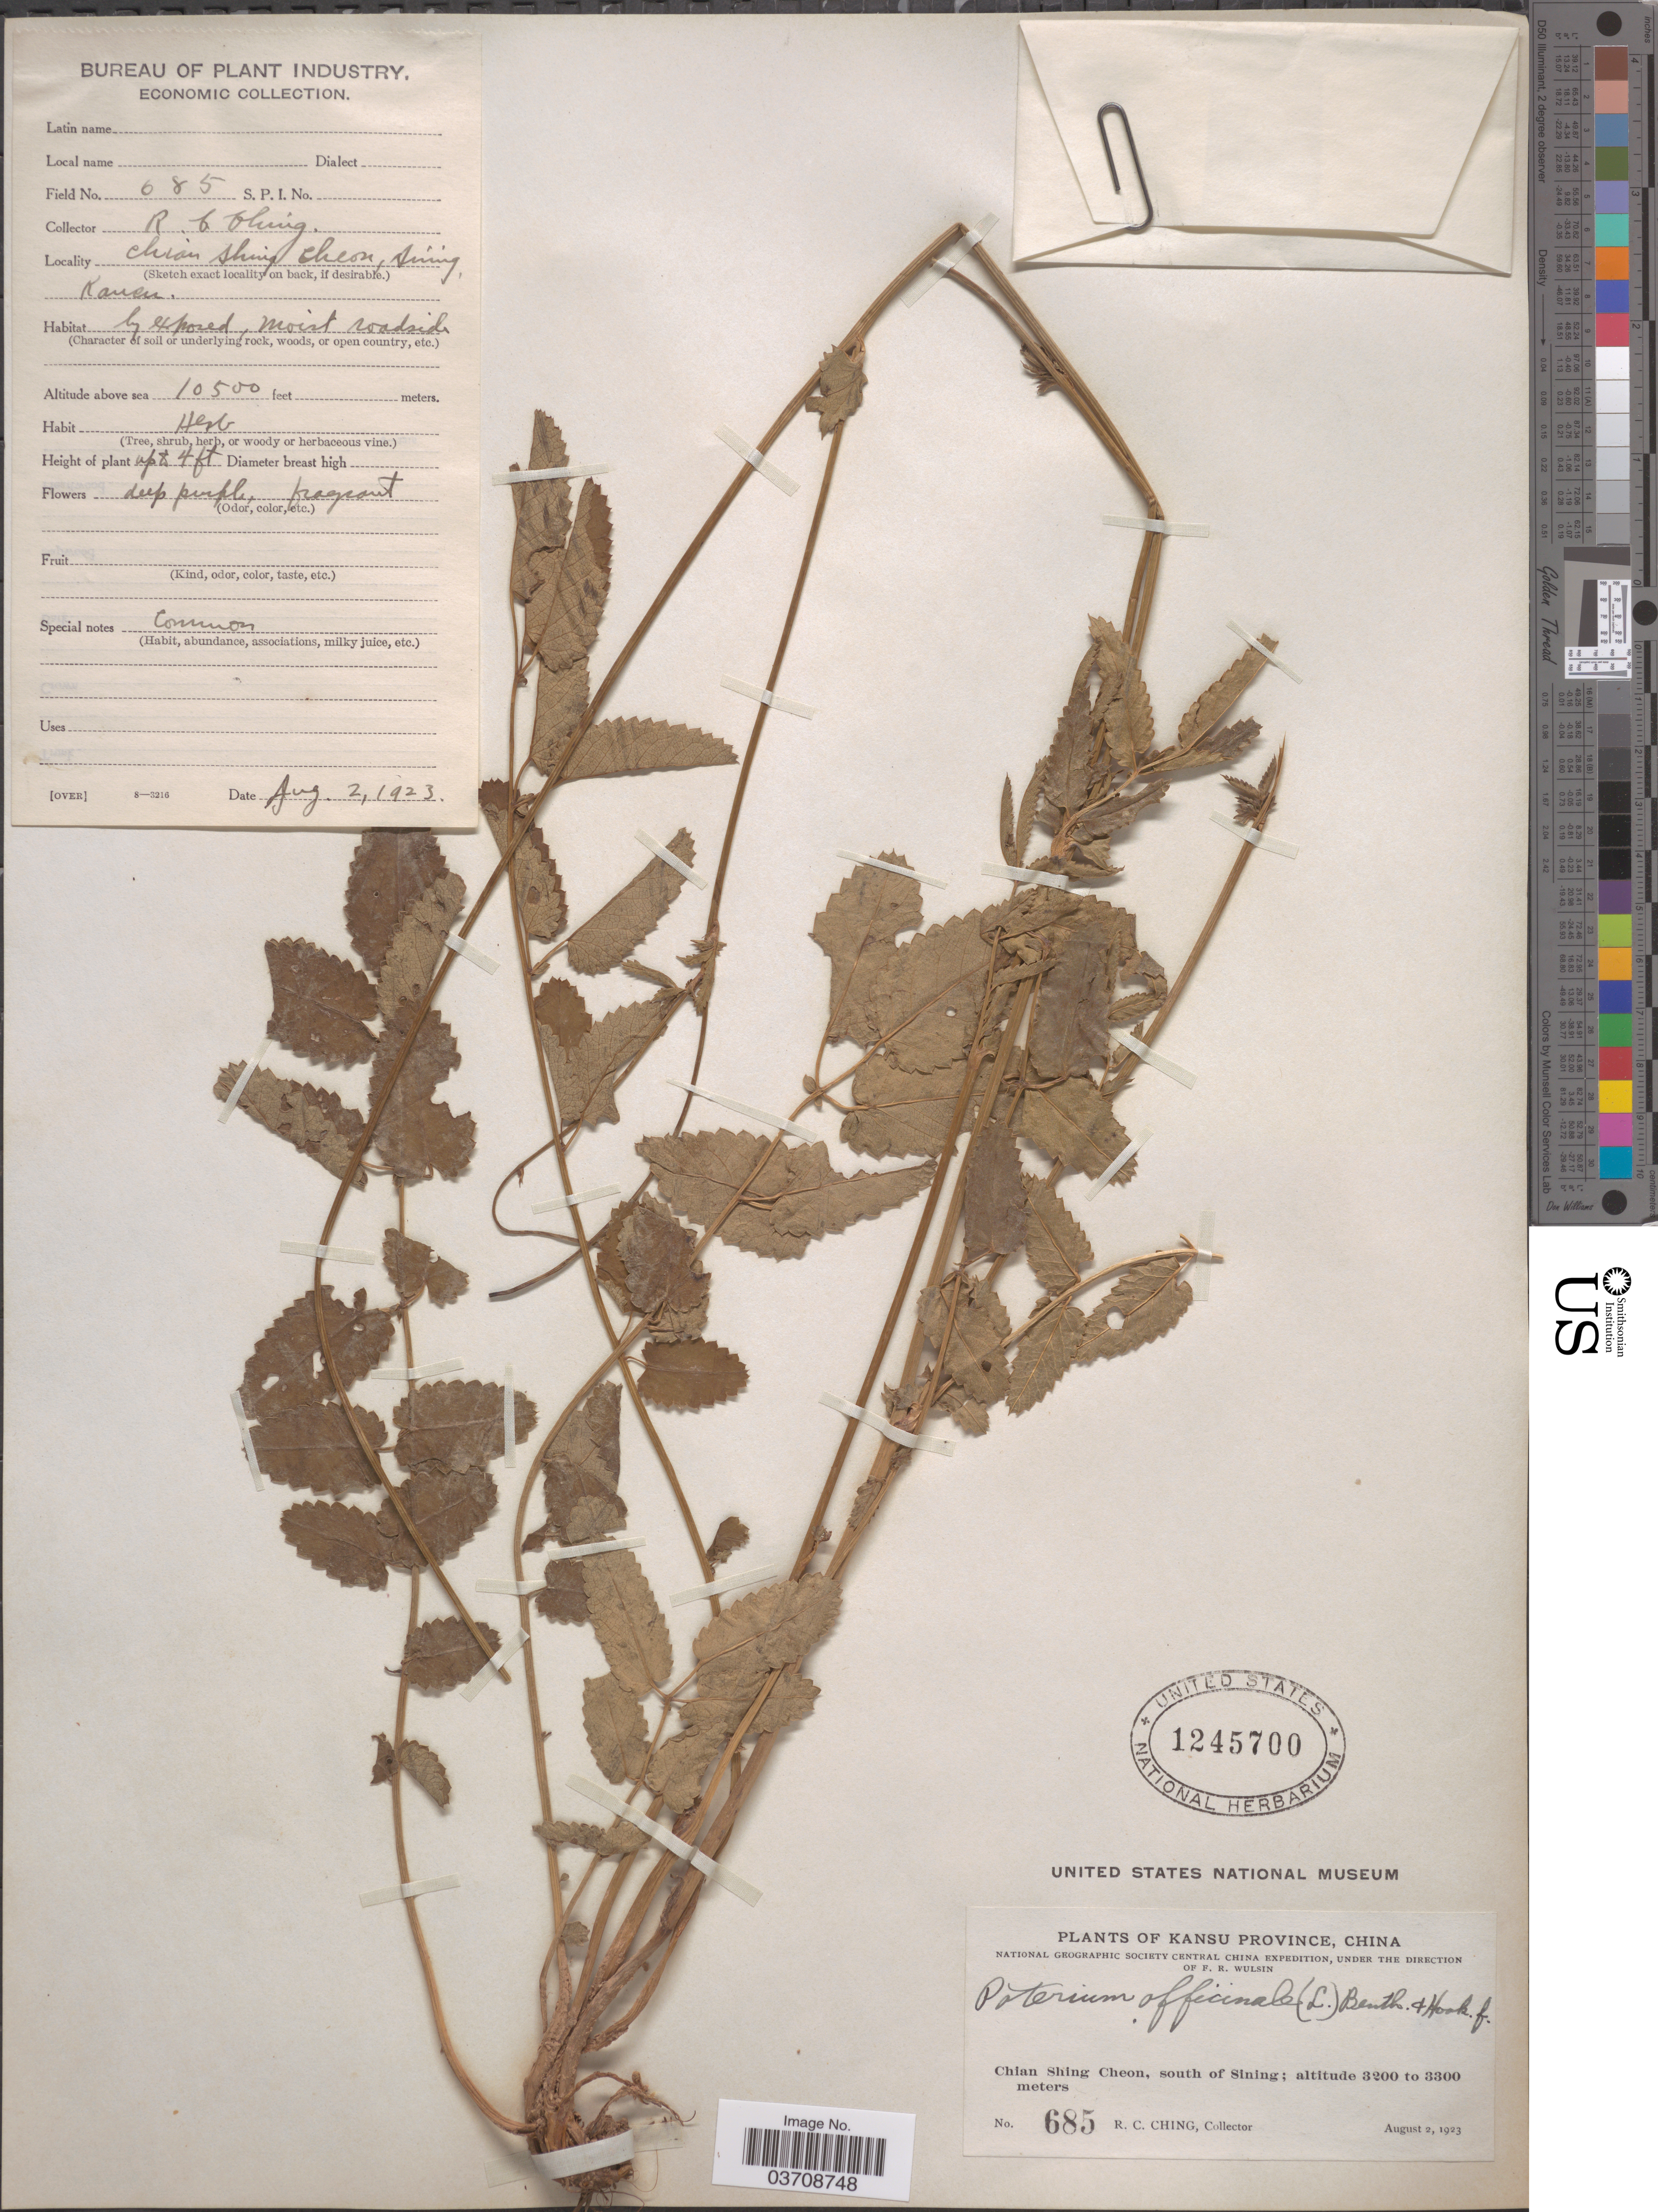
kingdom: Plantae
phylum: Tracheophyta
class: Magnoliopsida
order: Rosales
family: Rosaceae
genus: Sanguisorba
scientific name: Sanguisorba officinalis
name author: L.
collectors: R. C. Ching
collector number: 685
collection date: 1923-08-02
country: China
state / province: Gansu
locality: Kansu Province. Chian Shing Cheon, south of Sining.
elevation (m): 3200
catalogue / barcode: US 1245700